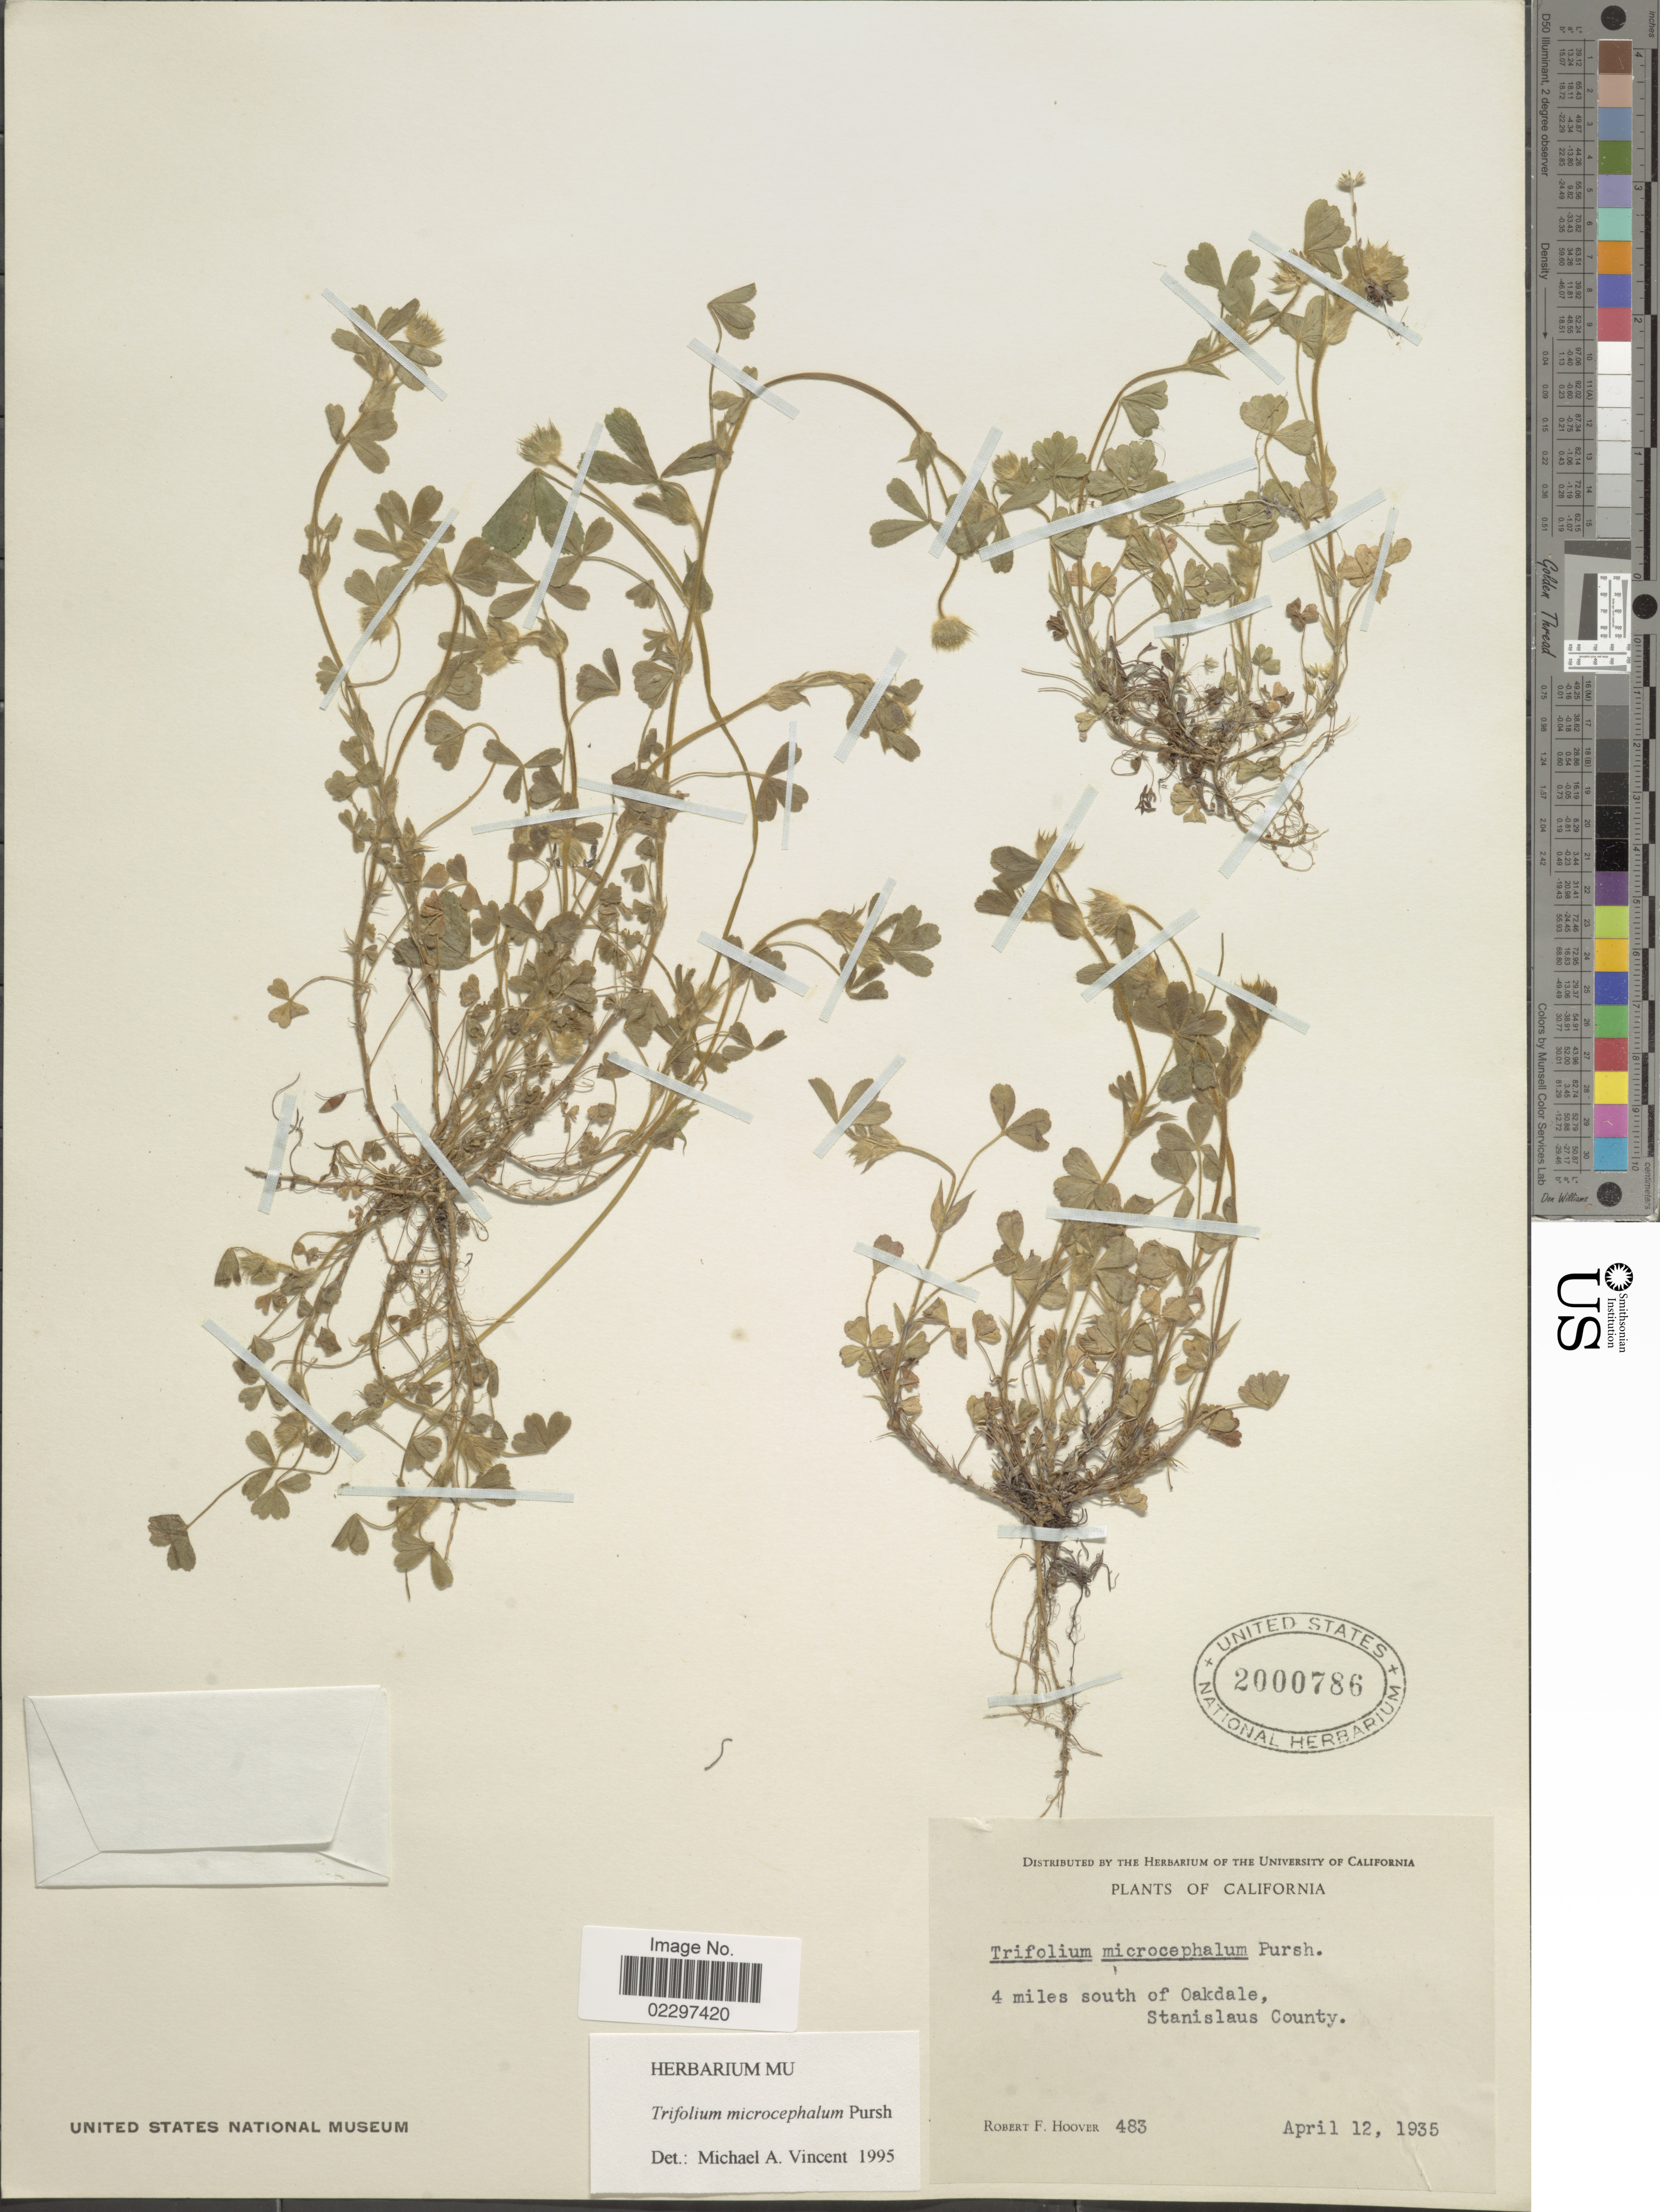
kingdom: Plantae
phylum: Tracheophyta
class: Magnoliopsida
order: Fabales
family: Fabaceae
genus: Trifolium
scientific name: Trifolium microcephalum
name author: Pursh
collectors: R. F. Hoover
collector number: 483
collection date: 1935-04-12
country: United States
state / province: California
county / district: Stanislaus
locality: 4 miles south of Oakdale, Stanislaus County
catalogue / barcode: US 2000786